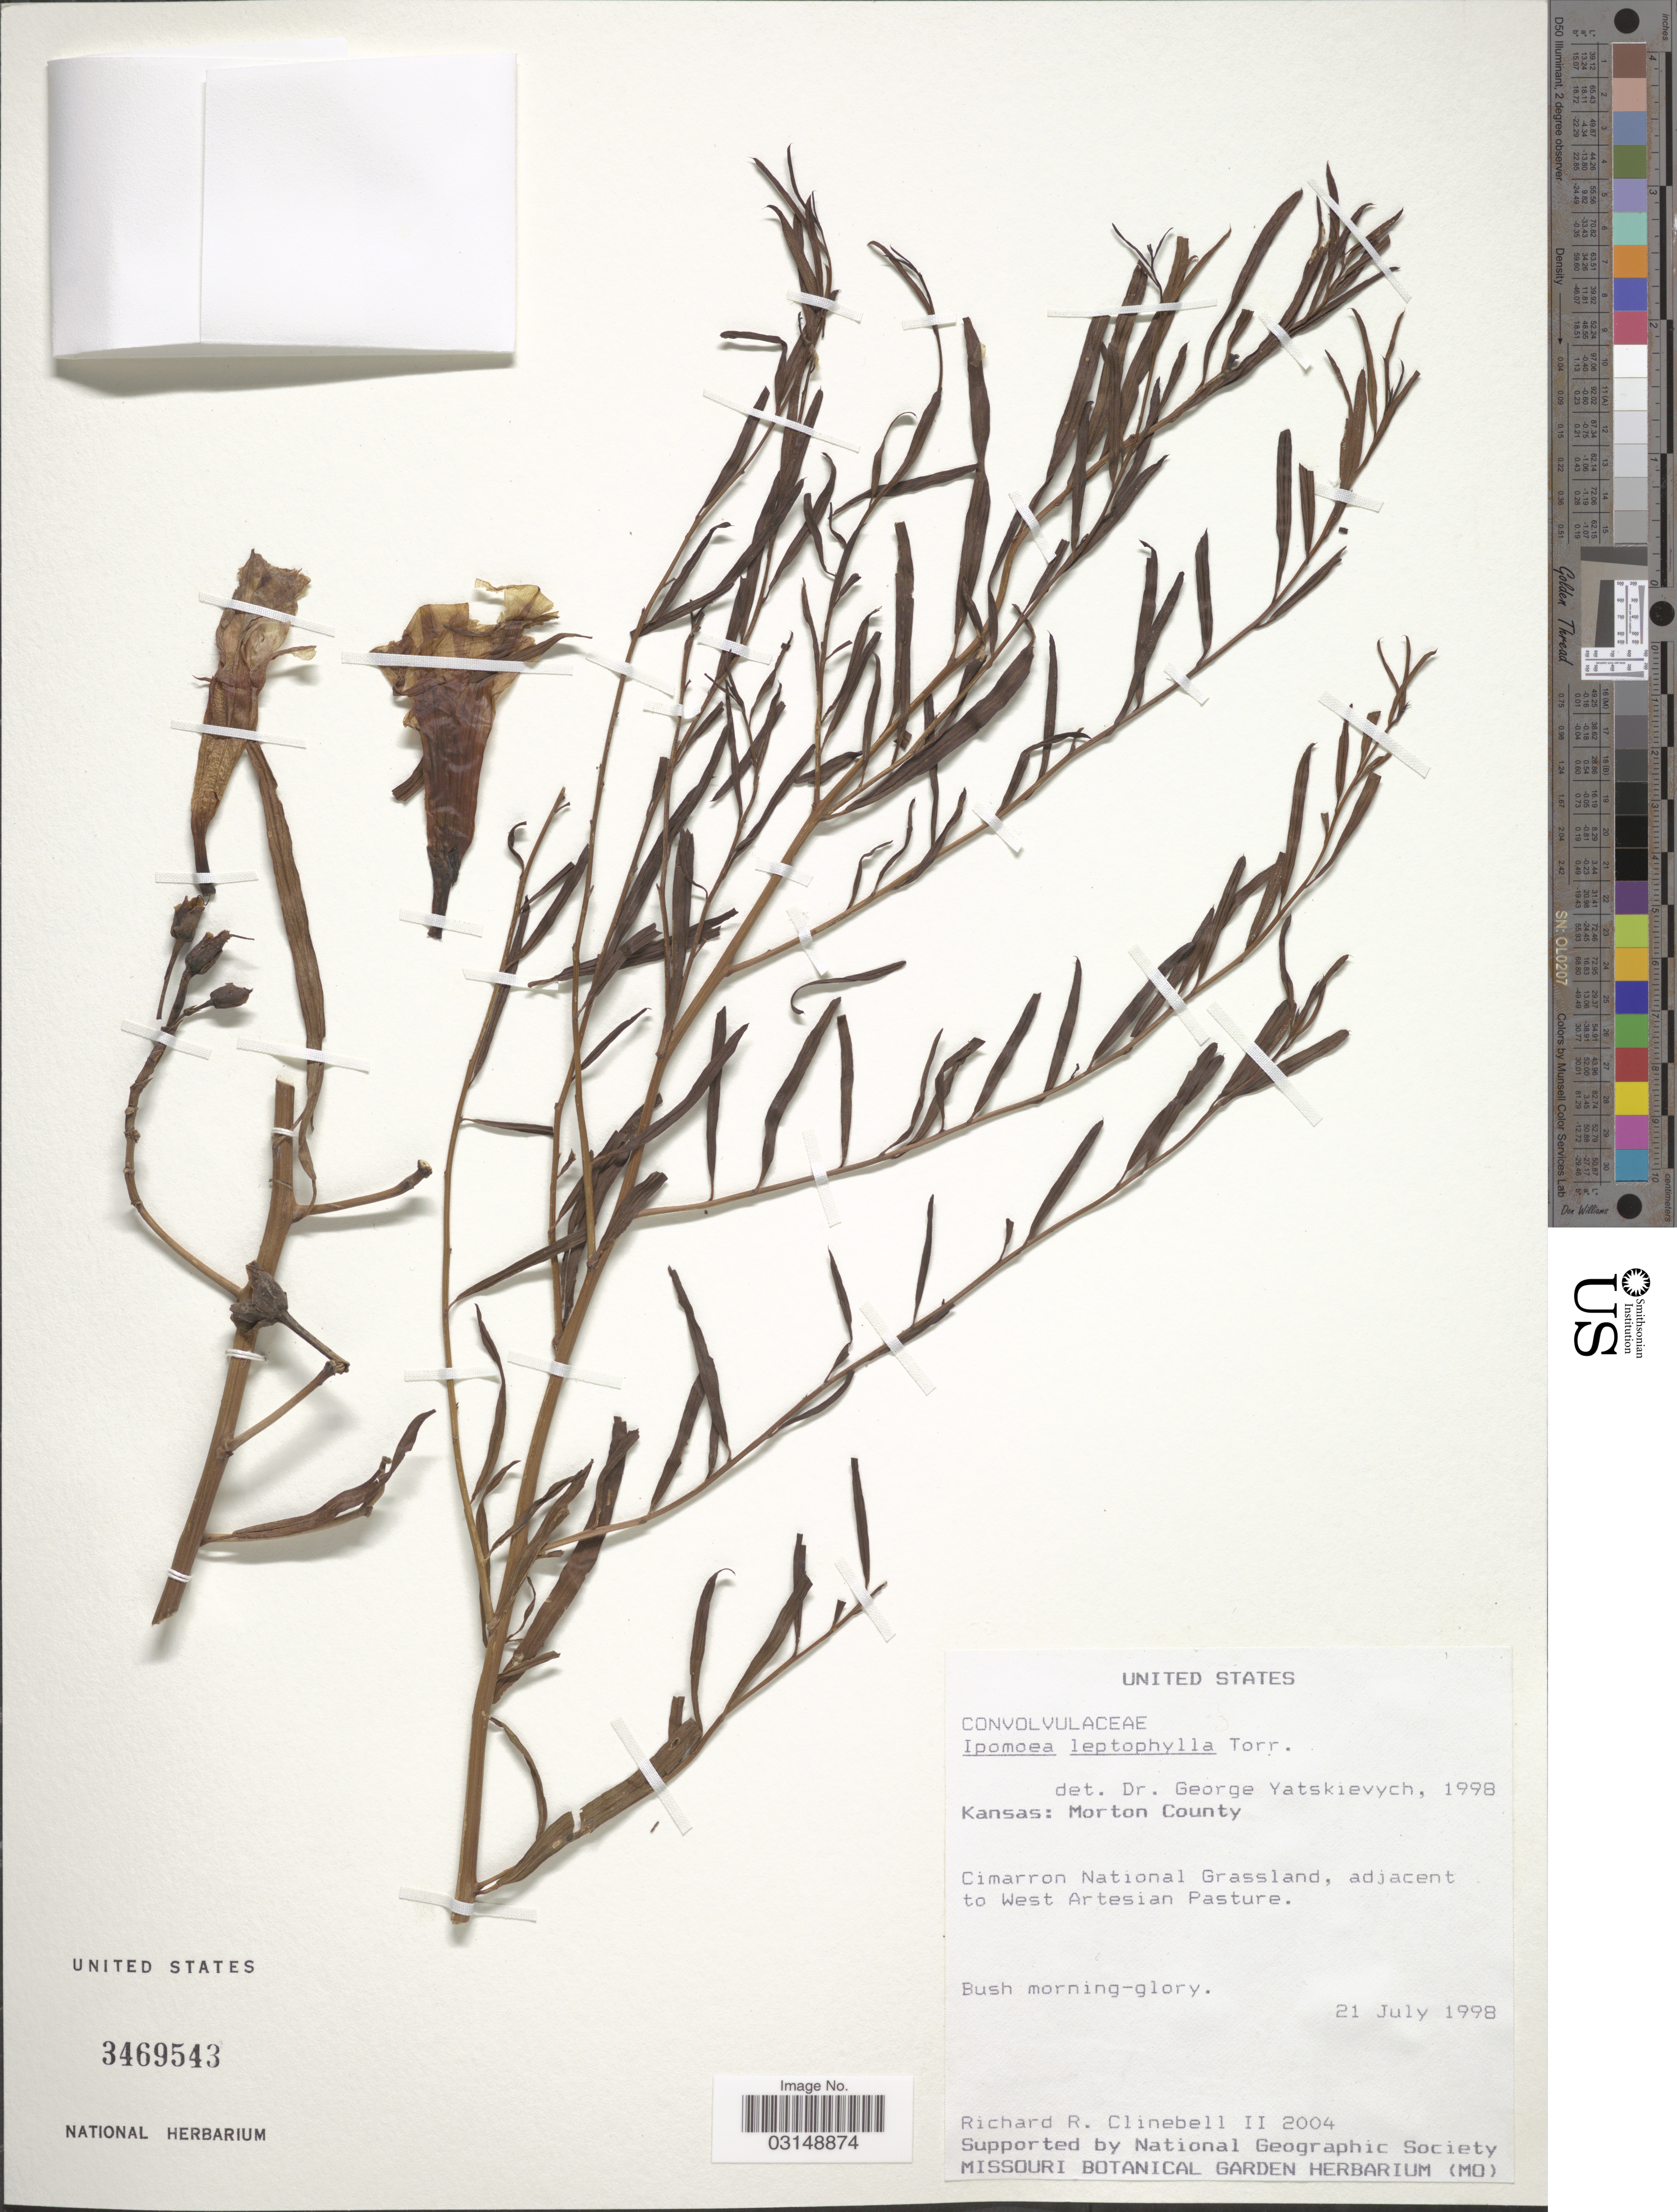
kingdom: Plantae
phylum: Tracheophyta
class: Magnoliopsida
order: Solanales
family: Convolvulaceae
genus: Ipomoea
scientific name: Ipomoea leptophylla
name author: Torr.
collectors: R. Clinebell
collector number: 2004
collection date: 1998-07-21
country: United States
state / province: Kansas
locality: Morton County. Cimarron National Grassland, adjacent to West Artesian Pasture.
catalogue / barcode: US 3469543